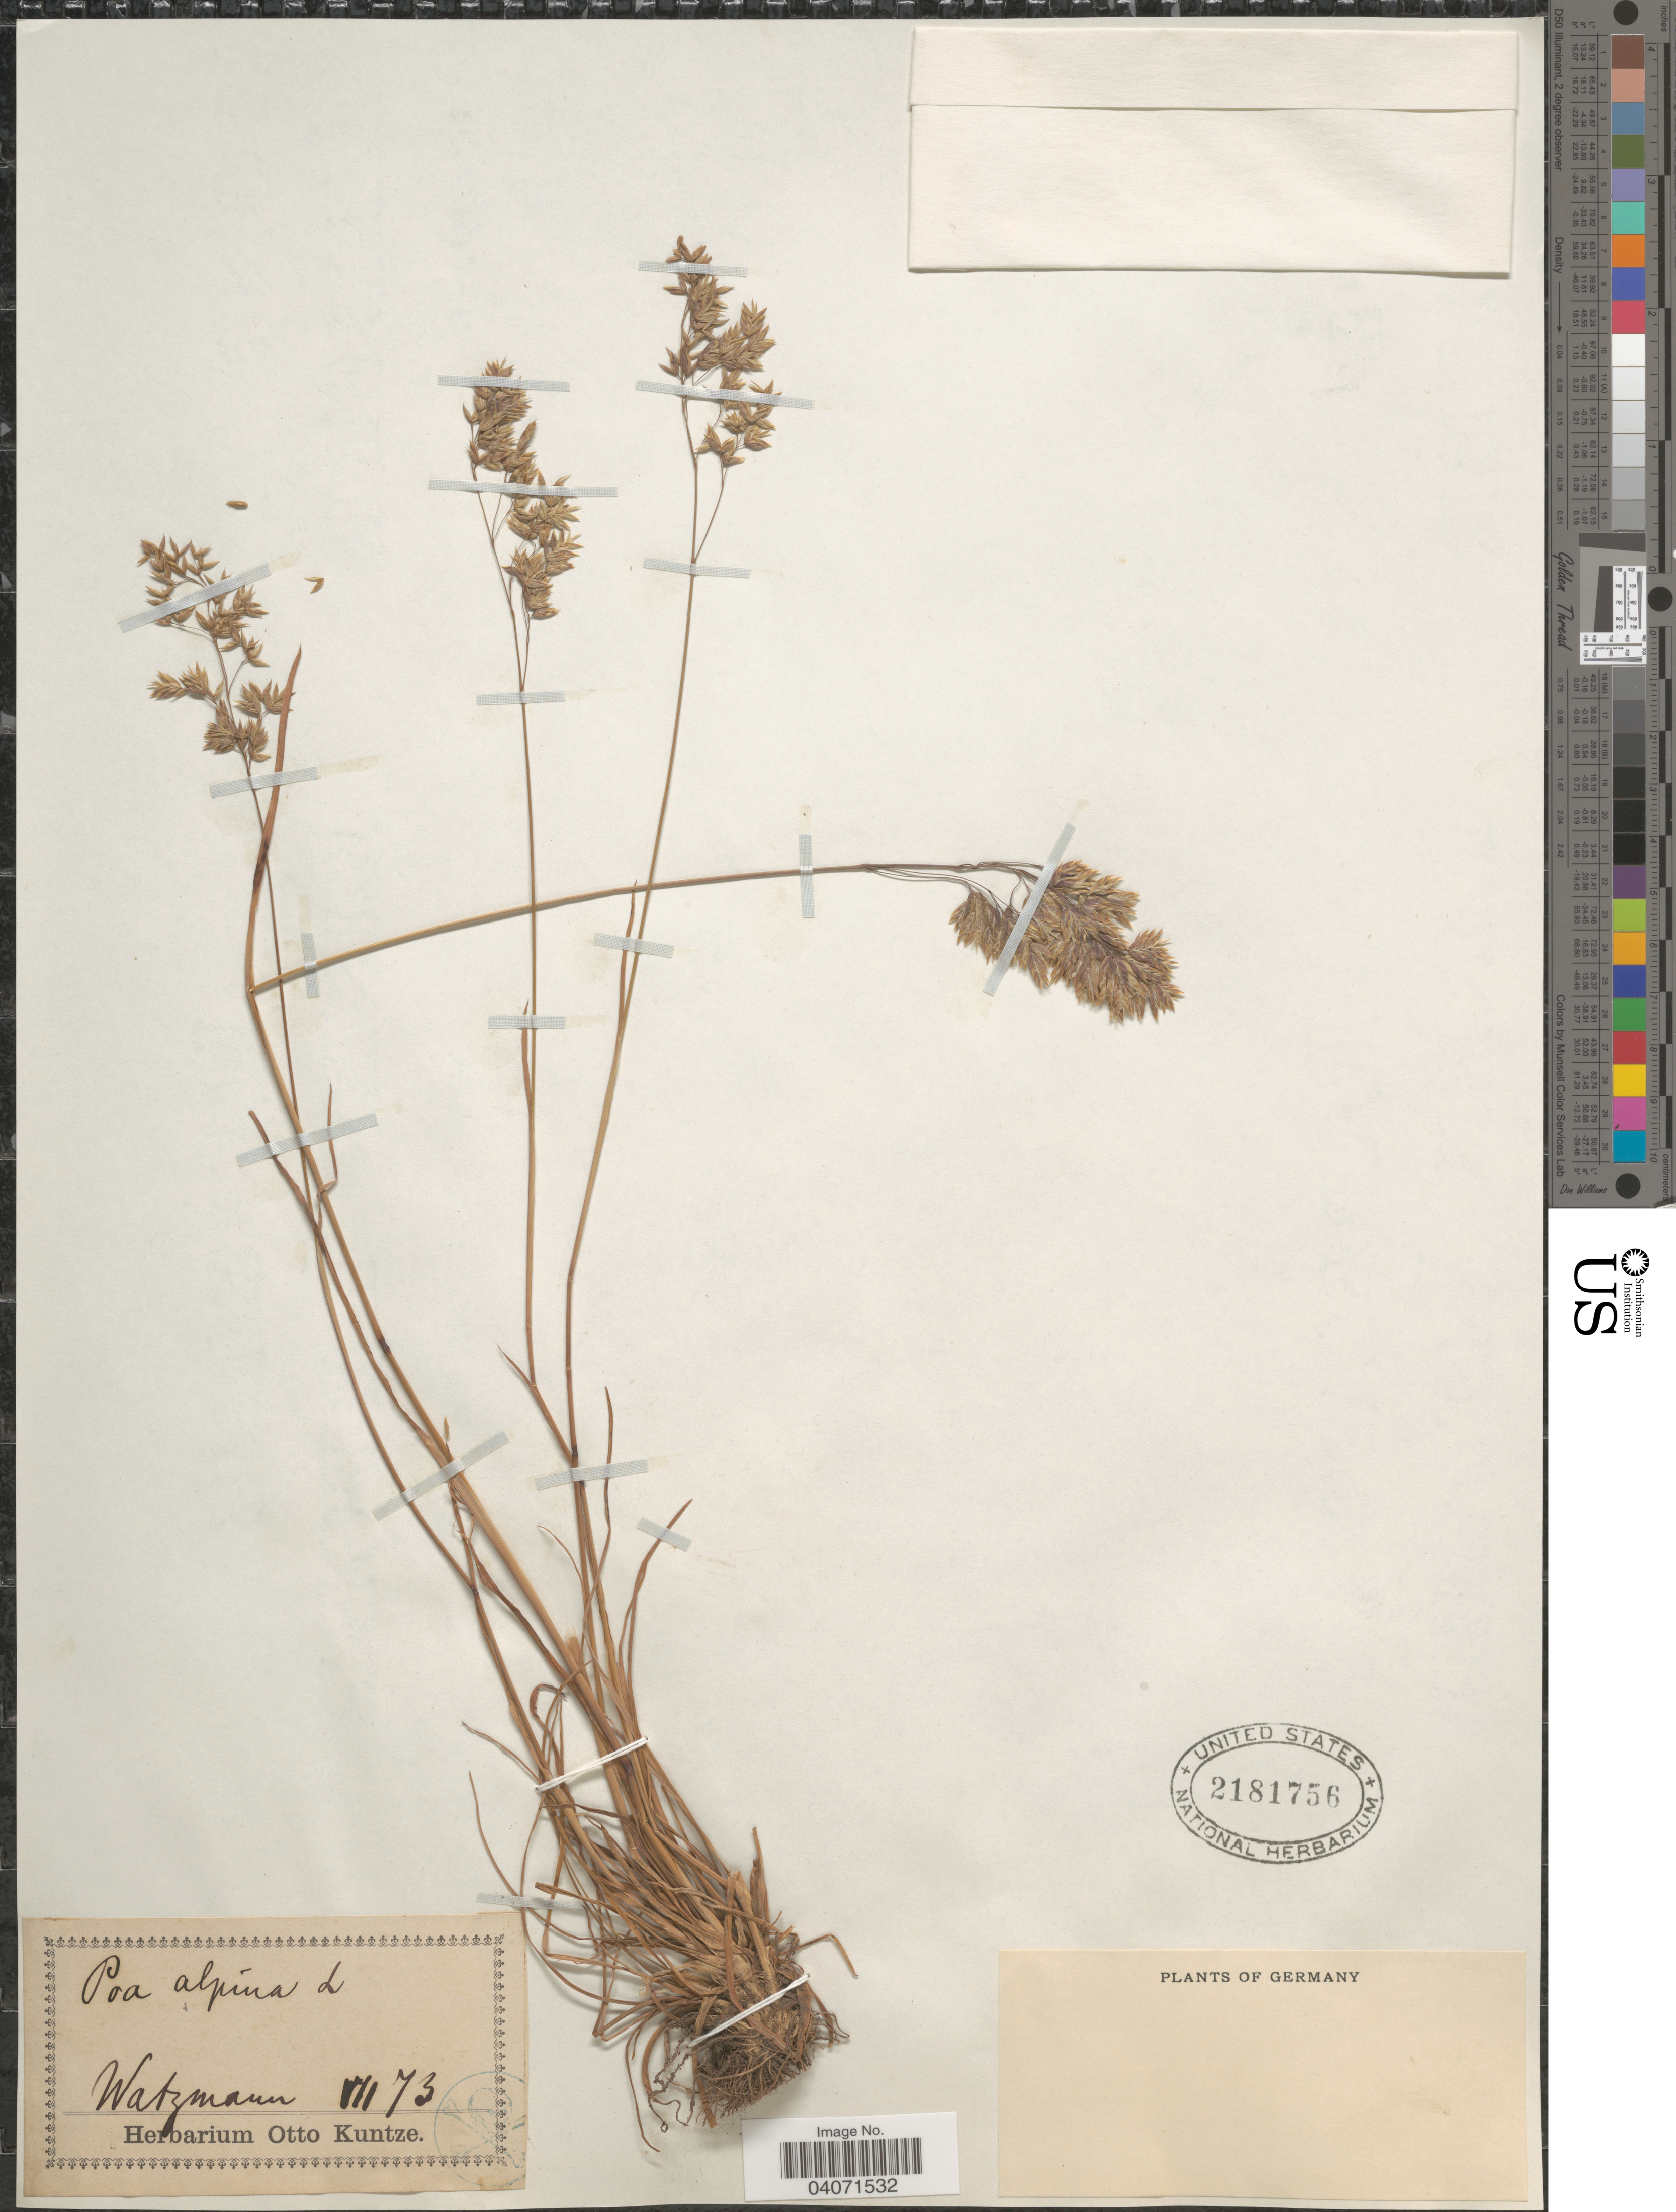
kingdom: Plantae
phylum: Tracheophyta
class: Liliopsida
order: Poales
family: Poaceae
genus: Poa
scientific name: Poa alpina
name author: L.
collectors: -. Watzmann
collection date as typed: Transcribed d/m/y: /7/73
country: Germany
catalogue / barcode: US 2181756